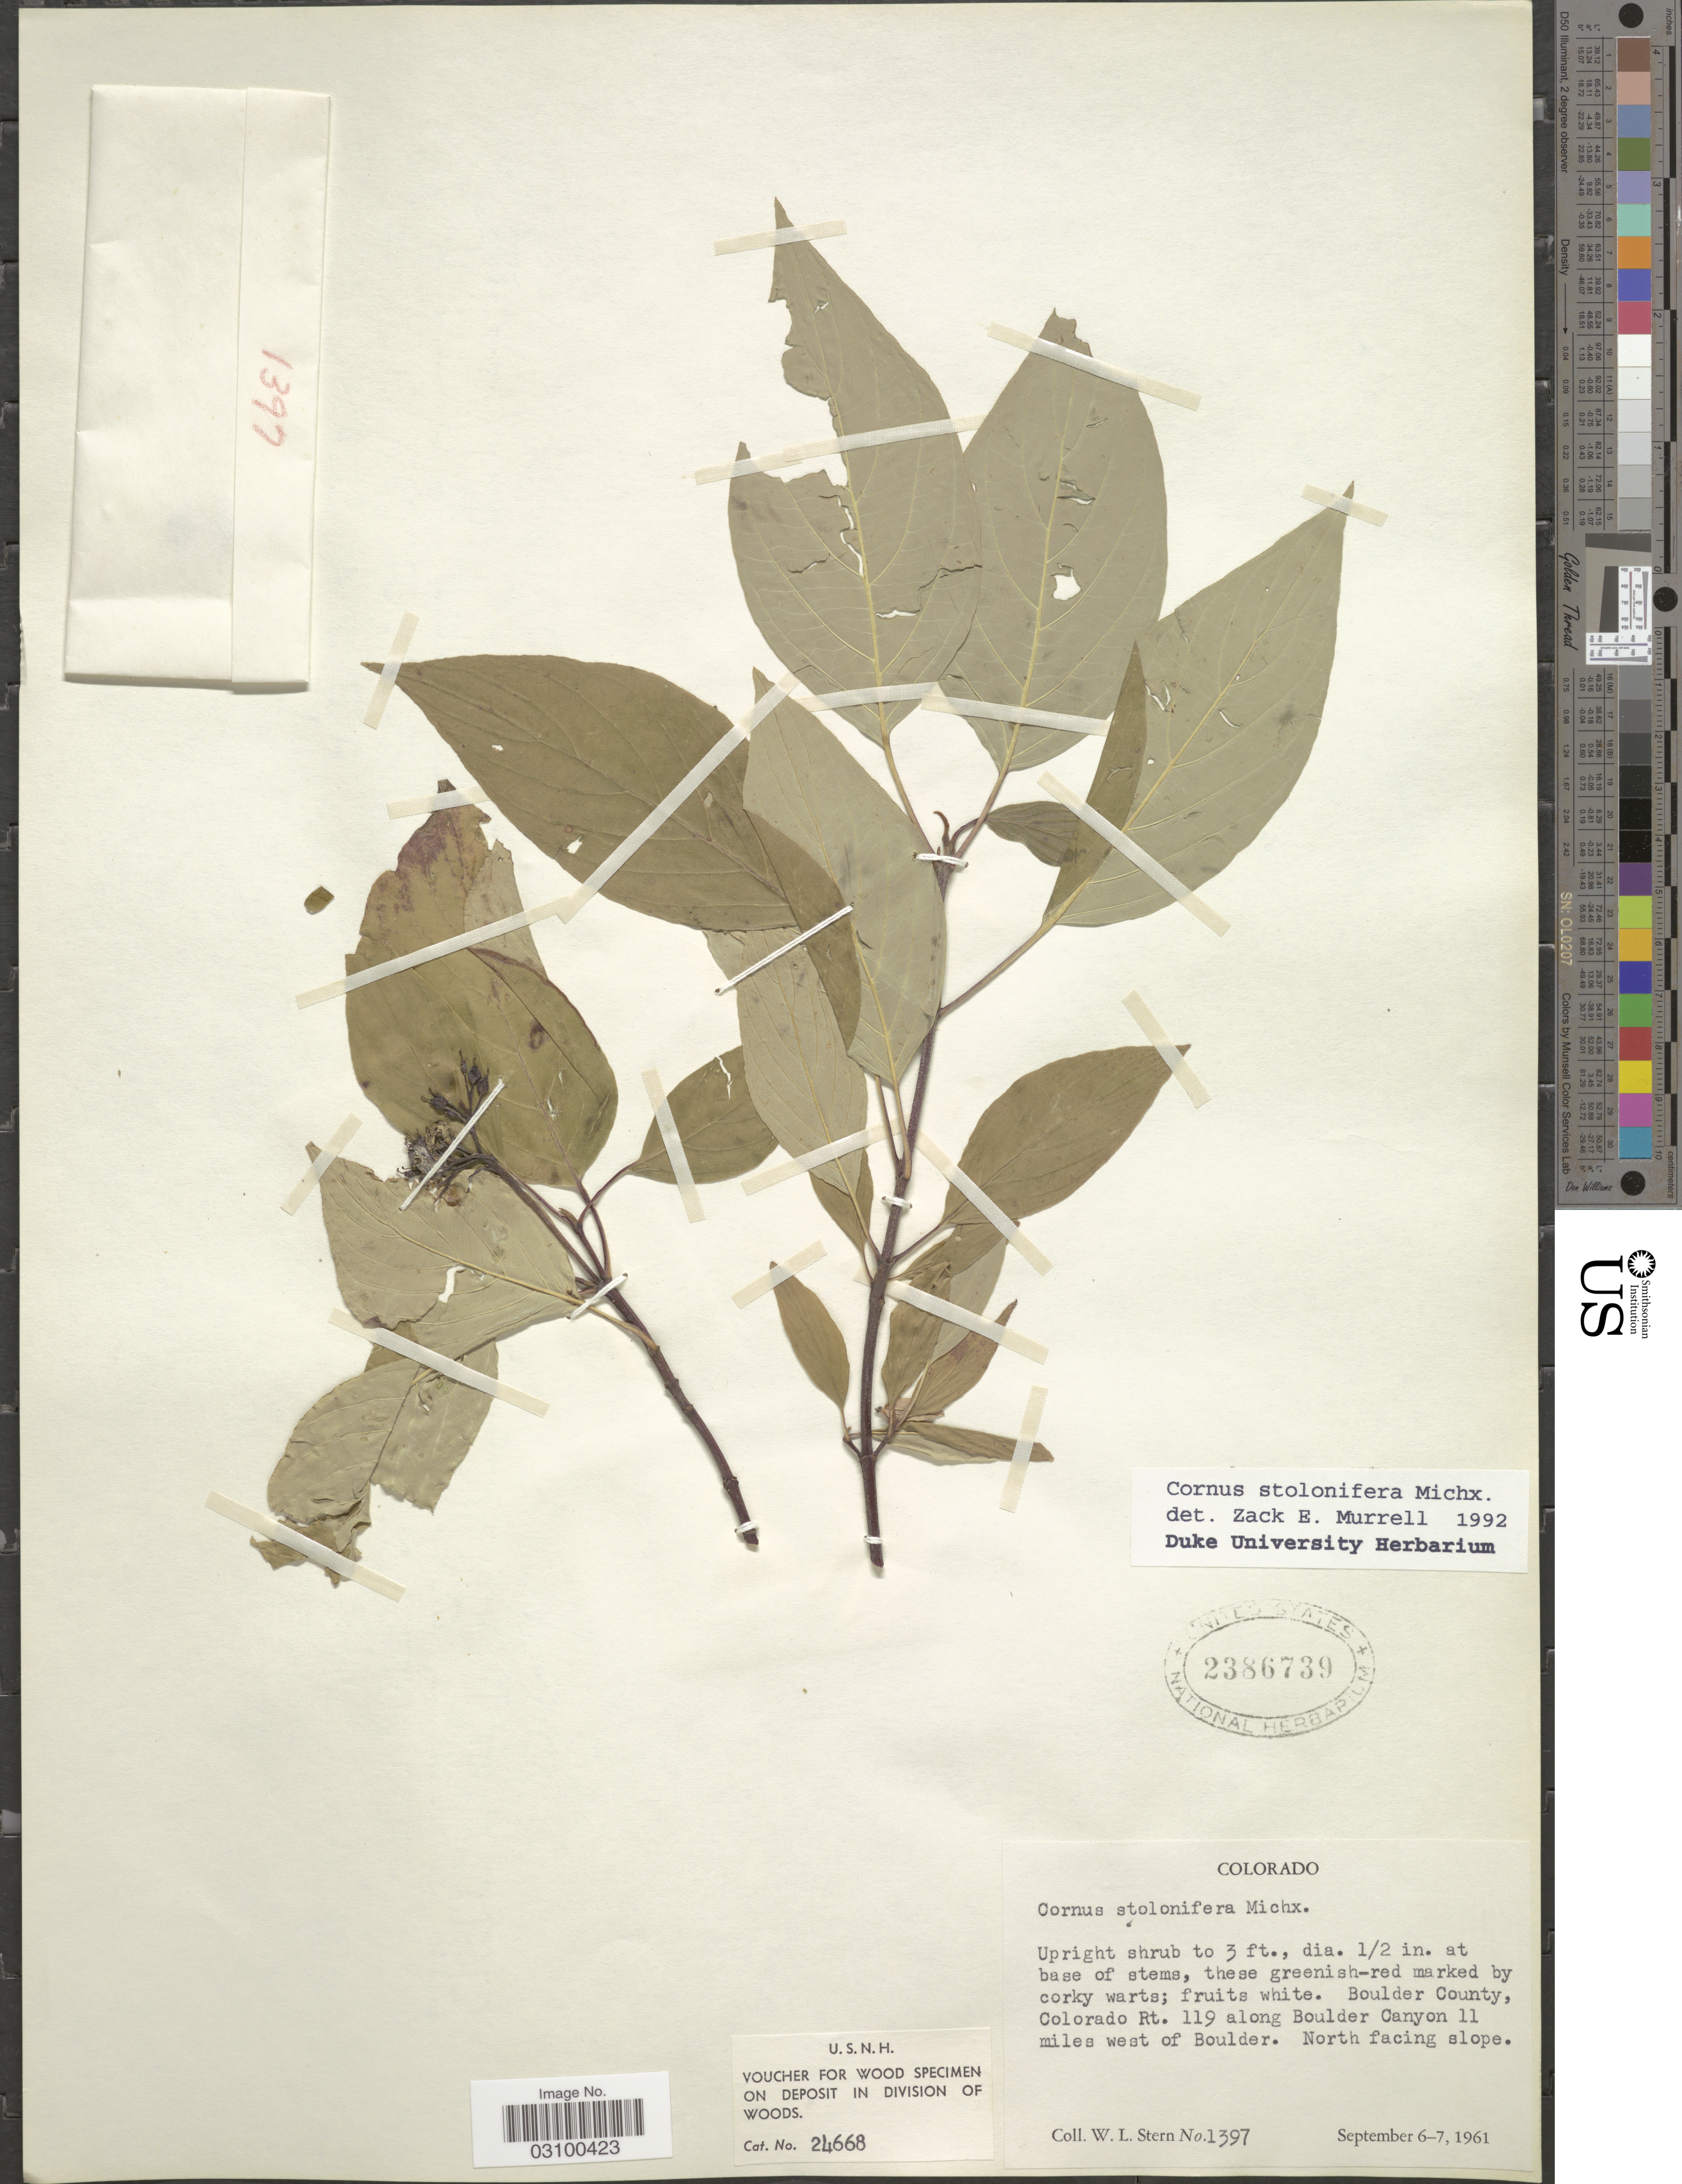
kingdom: Plantae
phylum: Tracheophyta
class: Magnoliopsida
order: Cornales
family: Cornaceae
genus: Cornus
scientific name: Cornus sericea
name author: L.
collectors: W. L. Stern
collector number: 1397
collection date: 1961-09-06/1961-09-07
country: United States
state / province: Colorado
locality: Boulder County, Colorado Rt. 119 along Boulder Canyon 11 miles west of Boulder. North facing slope.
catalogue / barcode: US 2386739